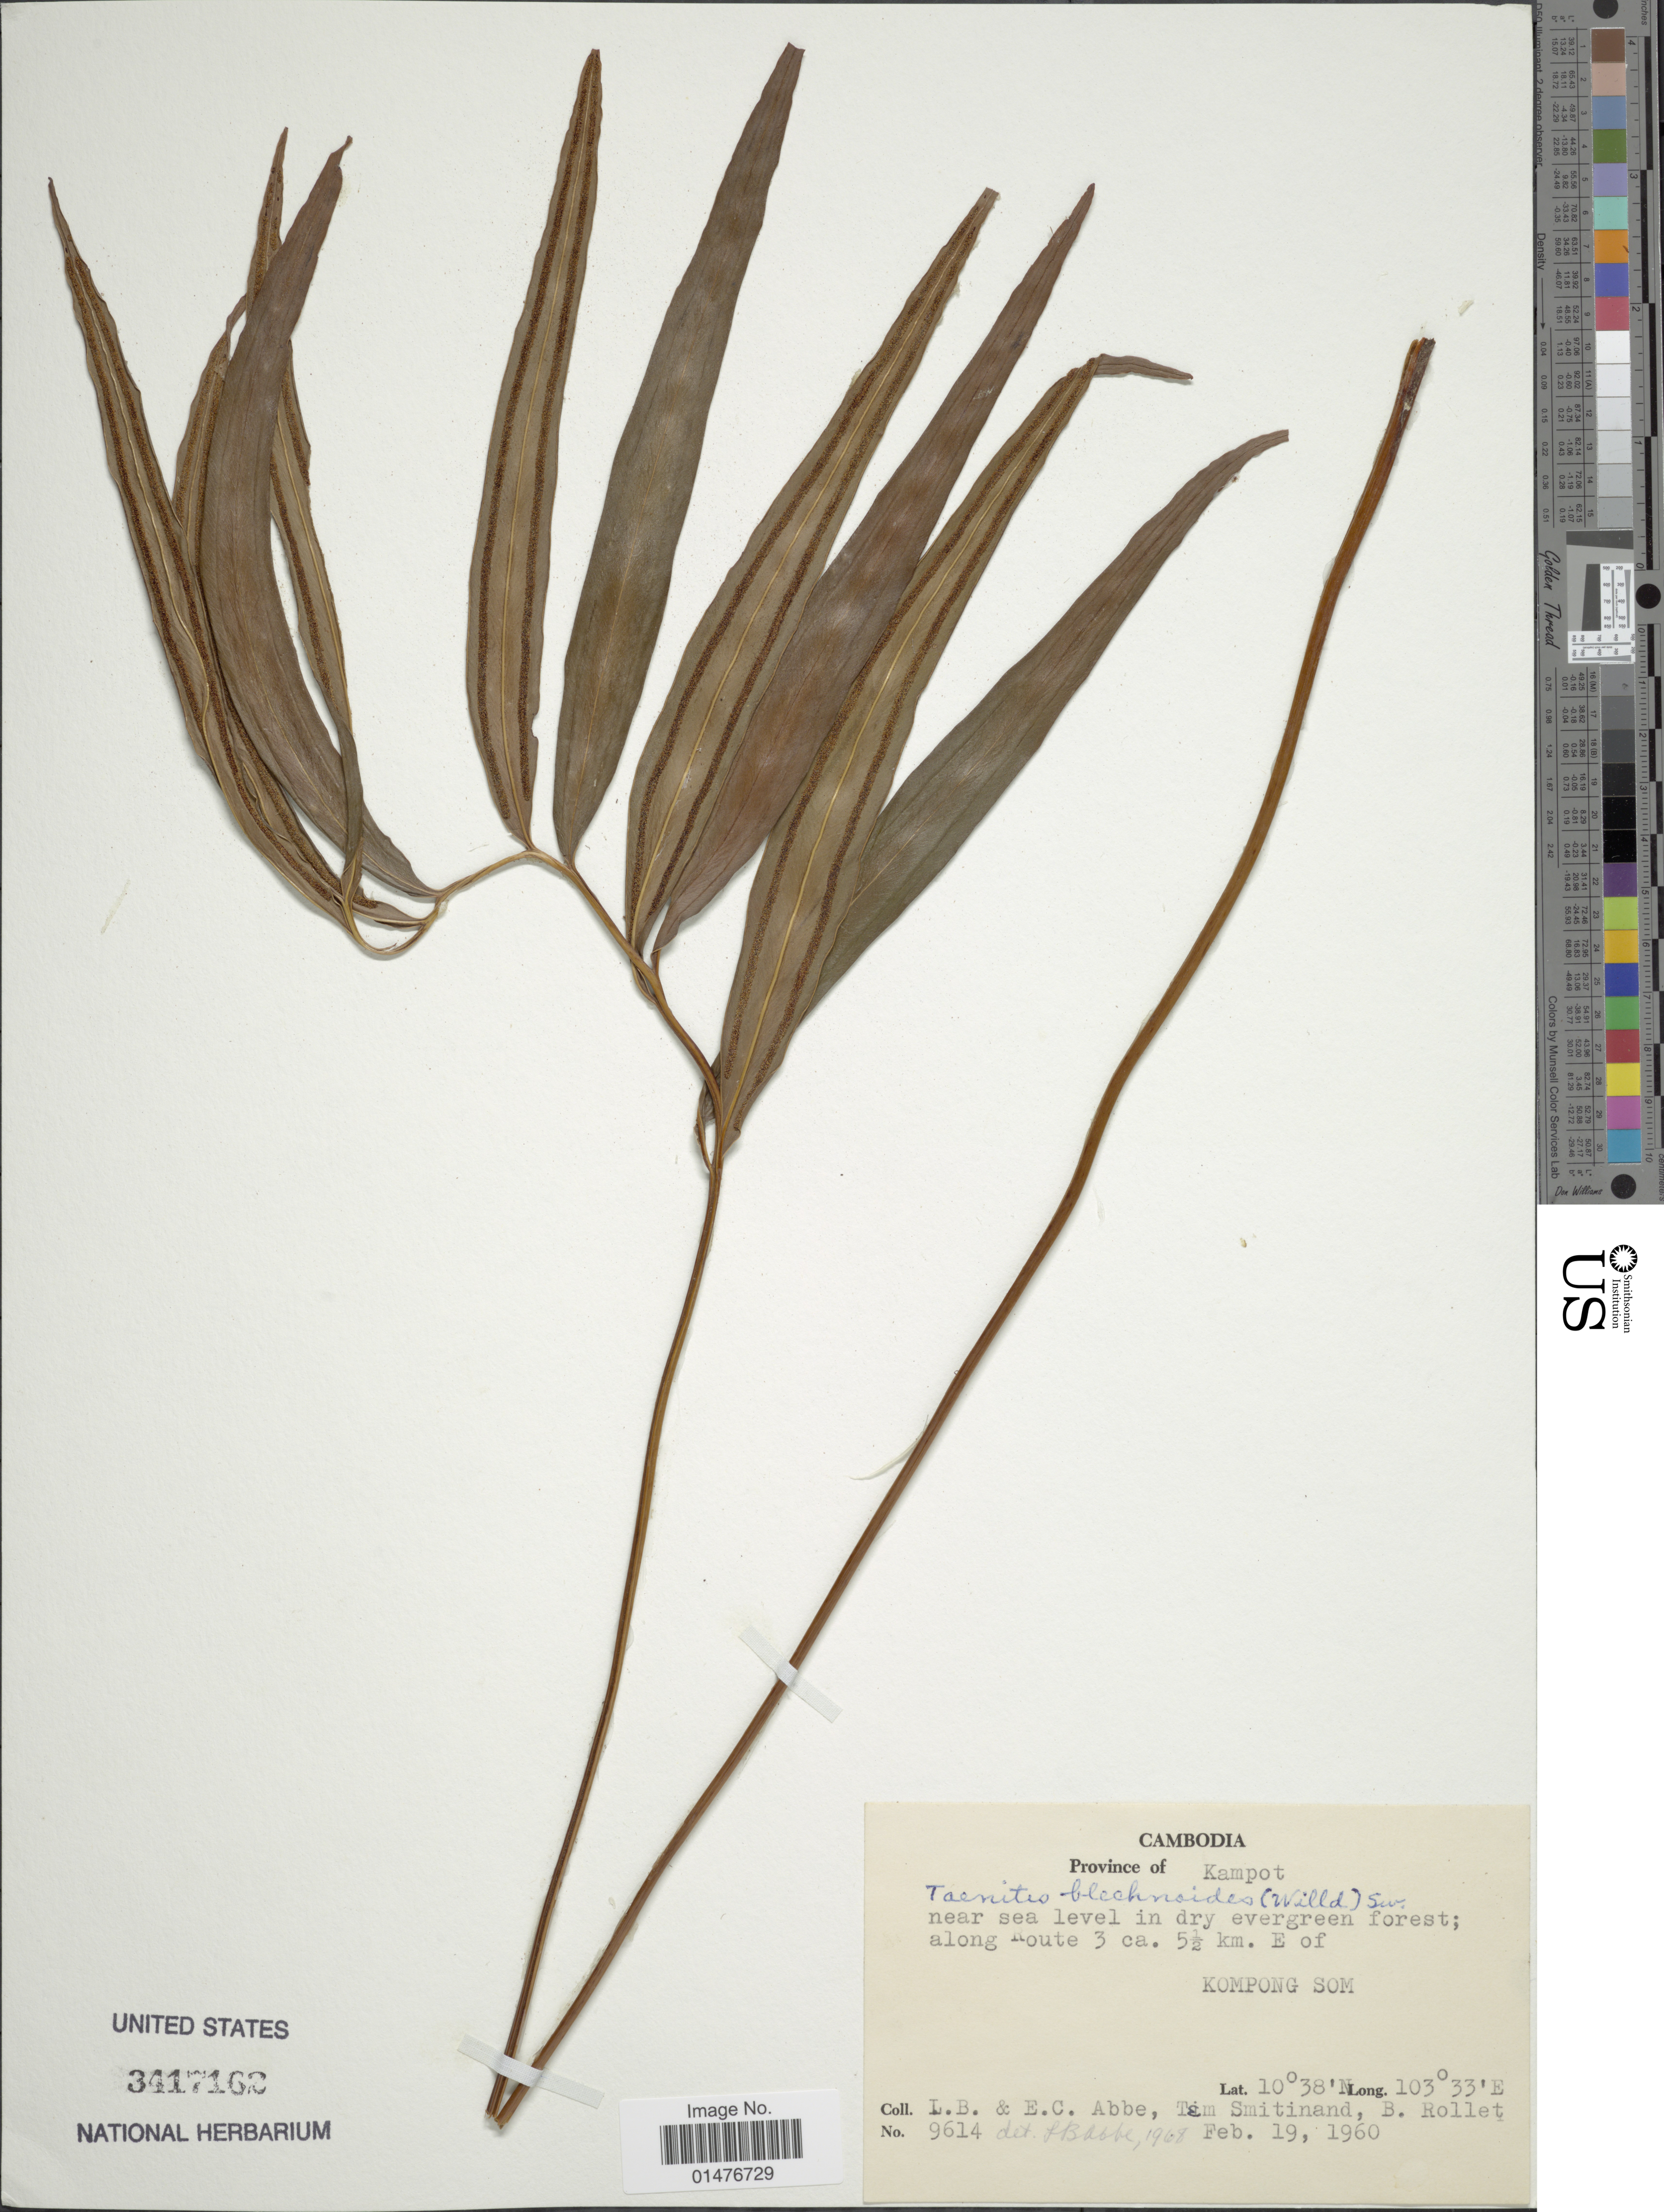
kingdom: Plantae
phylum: Tracheophyta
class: Polypodiopsida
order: Polypodiales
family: Pteridaceae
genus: Taenitis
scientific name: Taenitis blechnoides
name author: (Willd.) Sw.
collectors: L. B. Abbe, E. C. Abbe, T. Smitinand & B. Rollet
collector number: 3614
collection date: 1960-02-19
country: Cambodia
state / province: Kâmpât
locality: Near sea level in dry evergreen forest; along Route 3 ca. 5,5 km. E of Kompong Som, Cambodia, Province of Kampot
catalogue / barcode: US 3417162